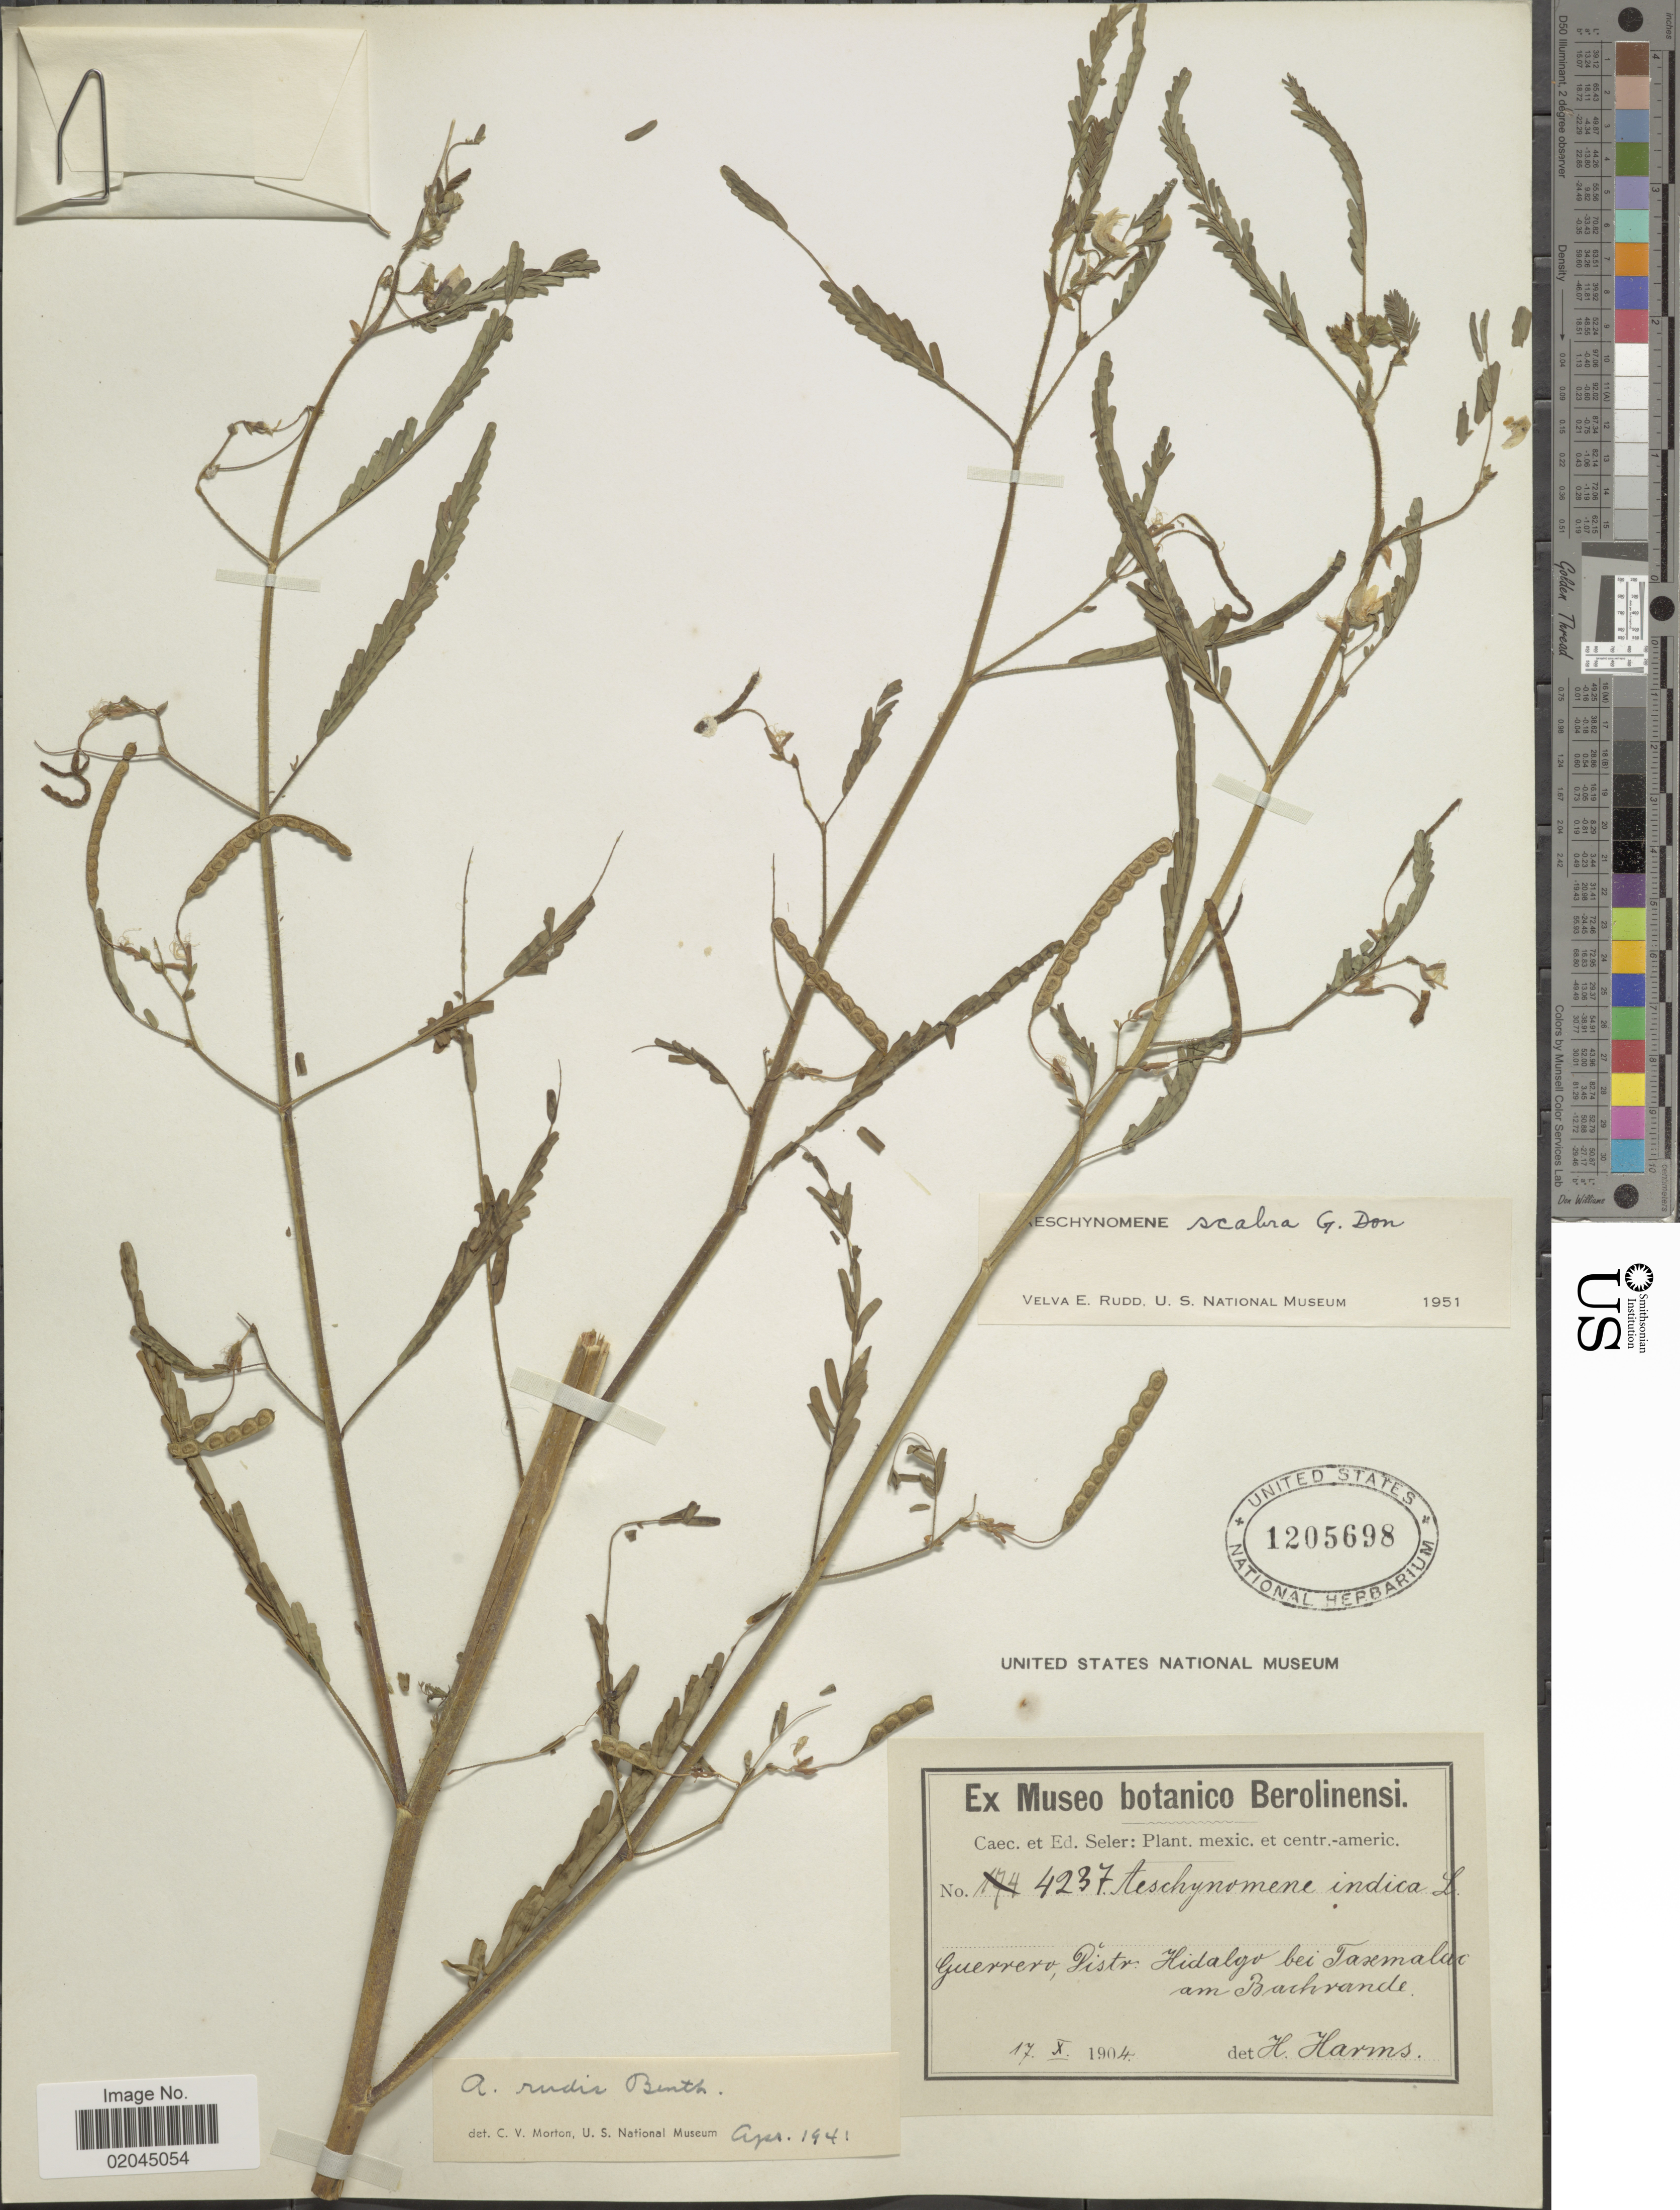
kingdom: Plantae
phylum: Tracheophyta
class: Magnoliopsida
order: Fabales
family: Fabaceae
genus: Aeschynomene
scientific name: Aeschynomene scabra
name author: G. Don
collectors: ex Caec. et Ed Seler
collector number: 4237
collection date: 1904-10-17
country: Mexico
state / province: Guerrero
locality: Guerrero, Distr. Hidalgo bei Taxmalac am Bachrandle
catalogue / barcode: US 1205698